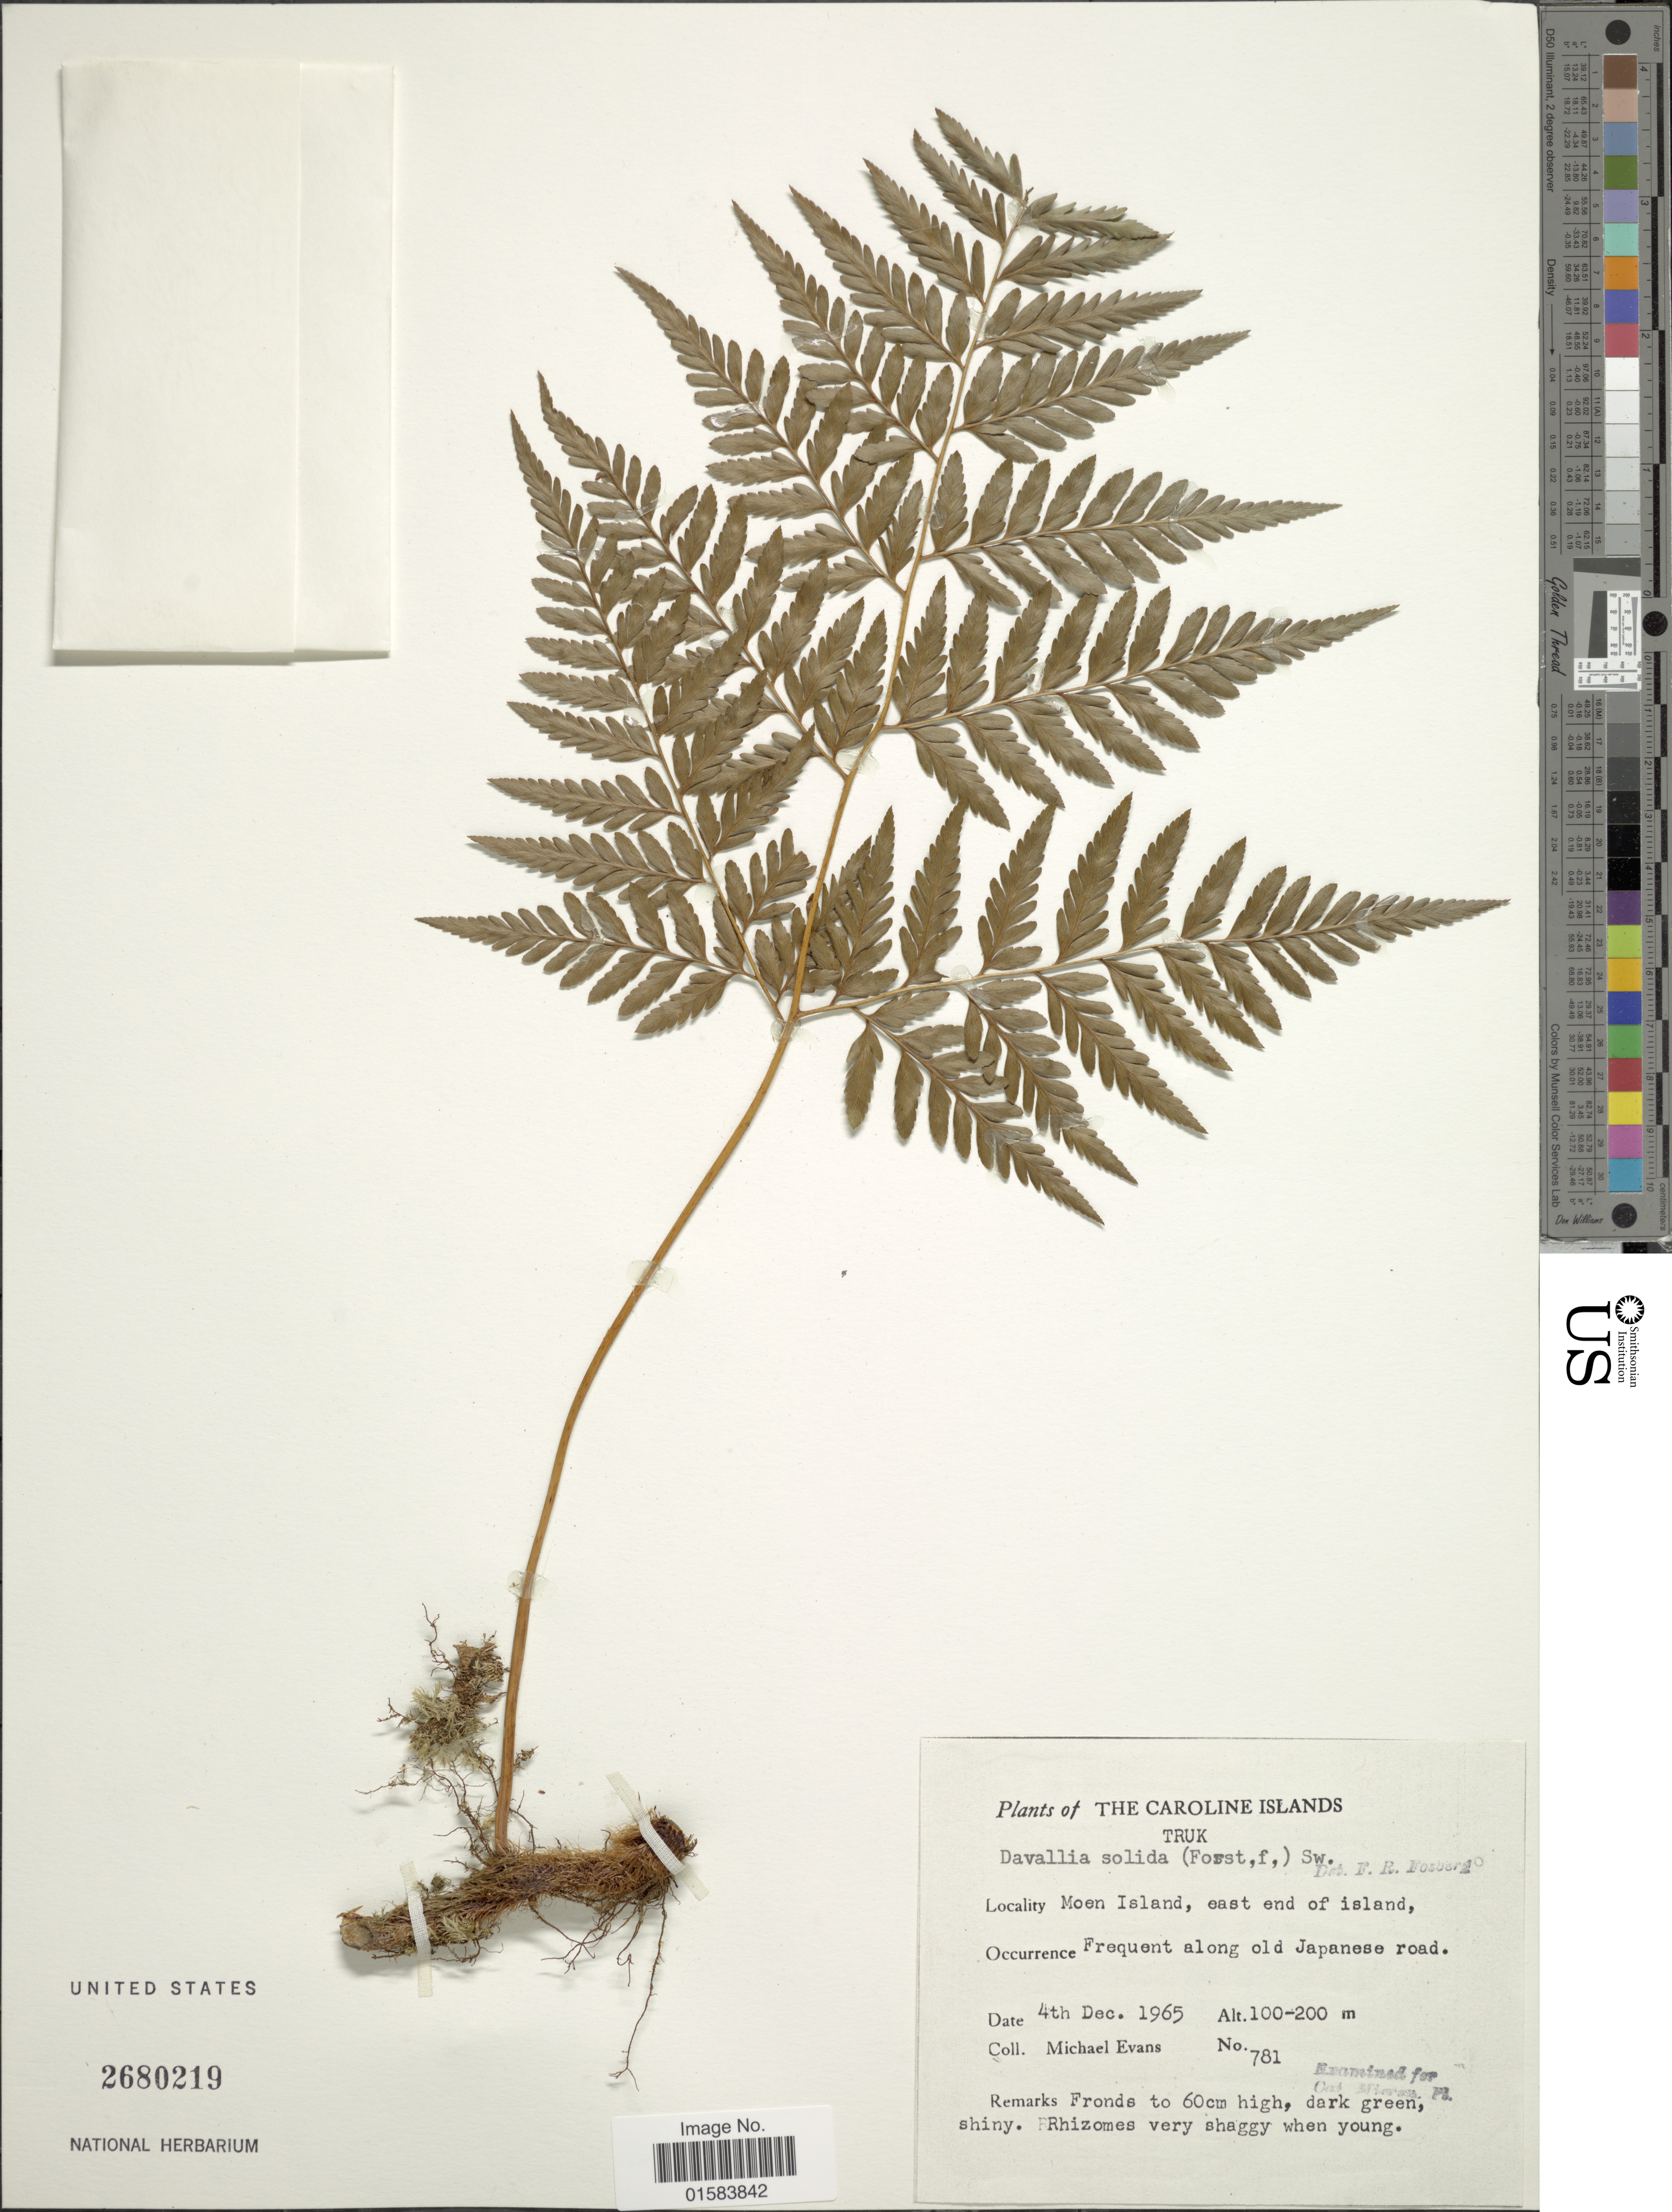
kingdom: Plantae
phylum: Tracheophyta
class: Polypodiopsida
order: Polypodiales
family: Davalliaceae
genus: Davallia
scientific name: Davallia solida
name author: (G. Forst.) Sw.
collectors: M. Evans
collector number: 781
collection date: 1965-12-04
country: Micronesia, Federated States of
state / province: Truk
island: Moen [Wono]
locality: The Carline Islands, Moen Island, east end of island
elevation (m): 100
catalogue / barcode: US 2680219